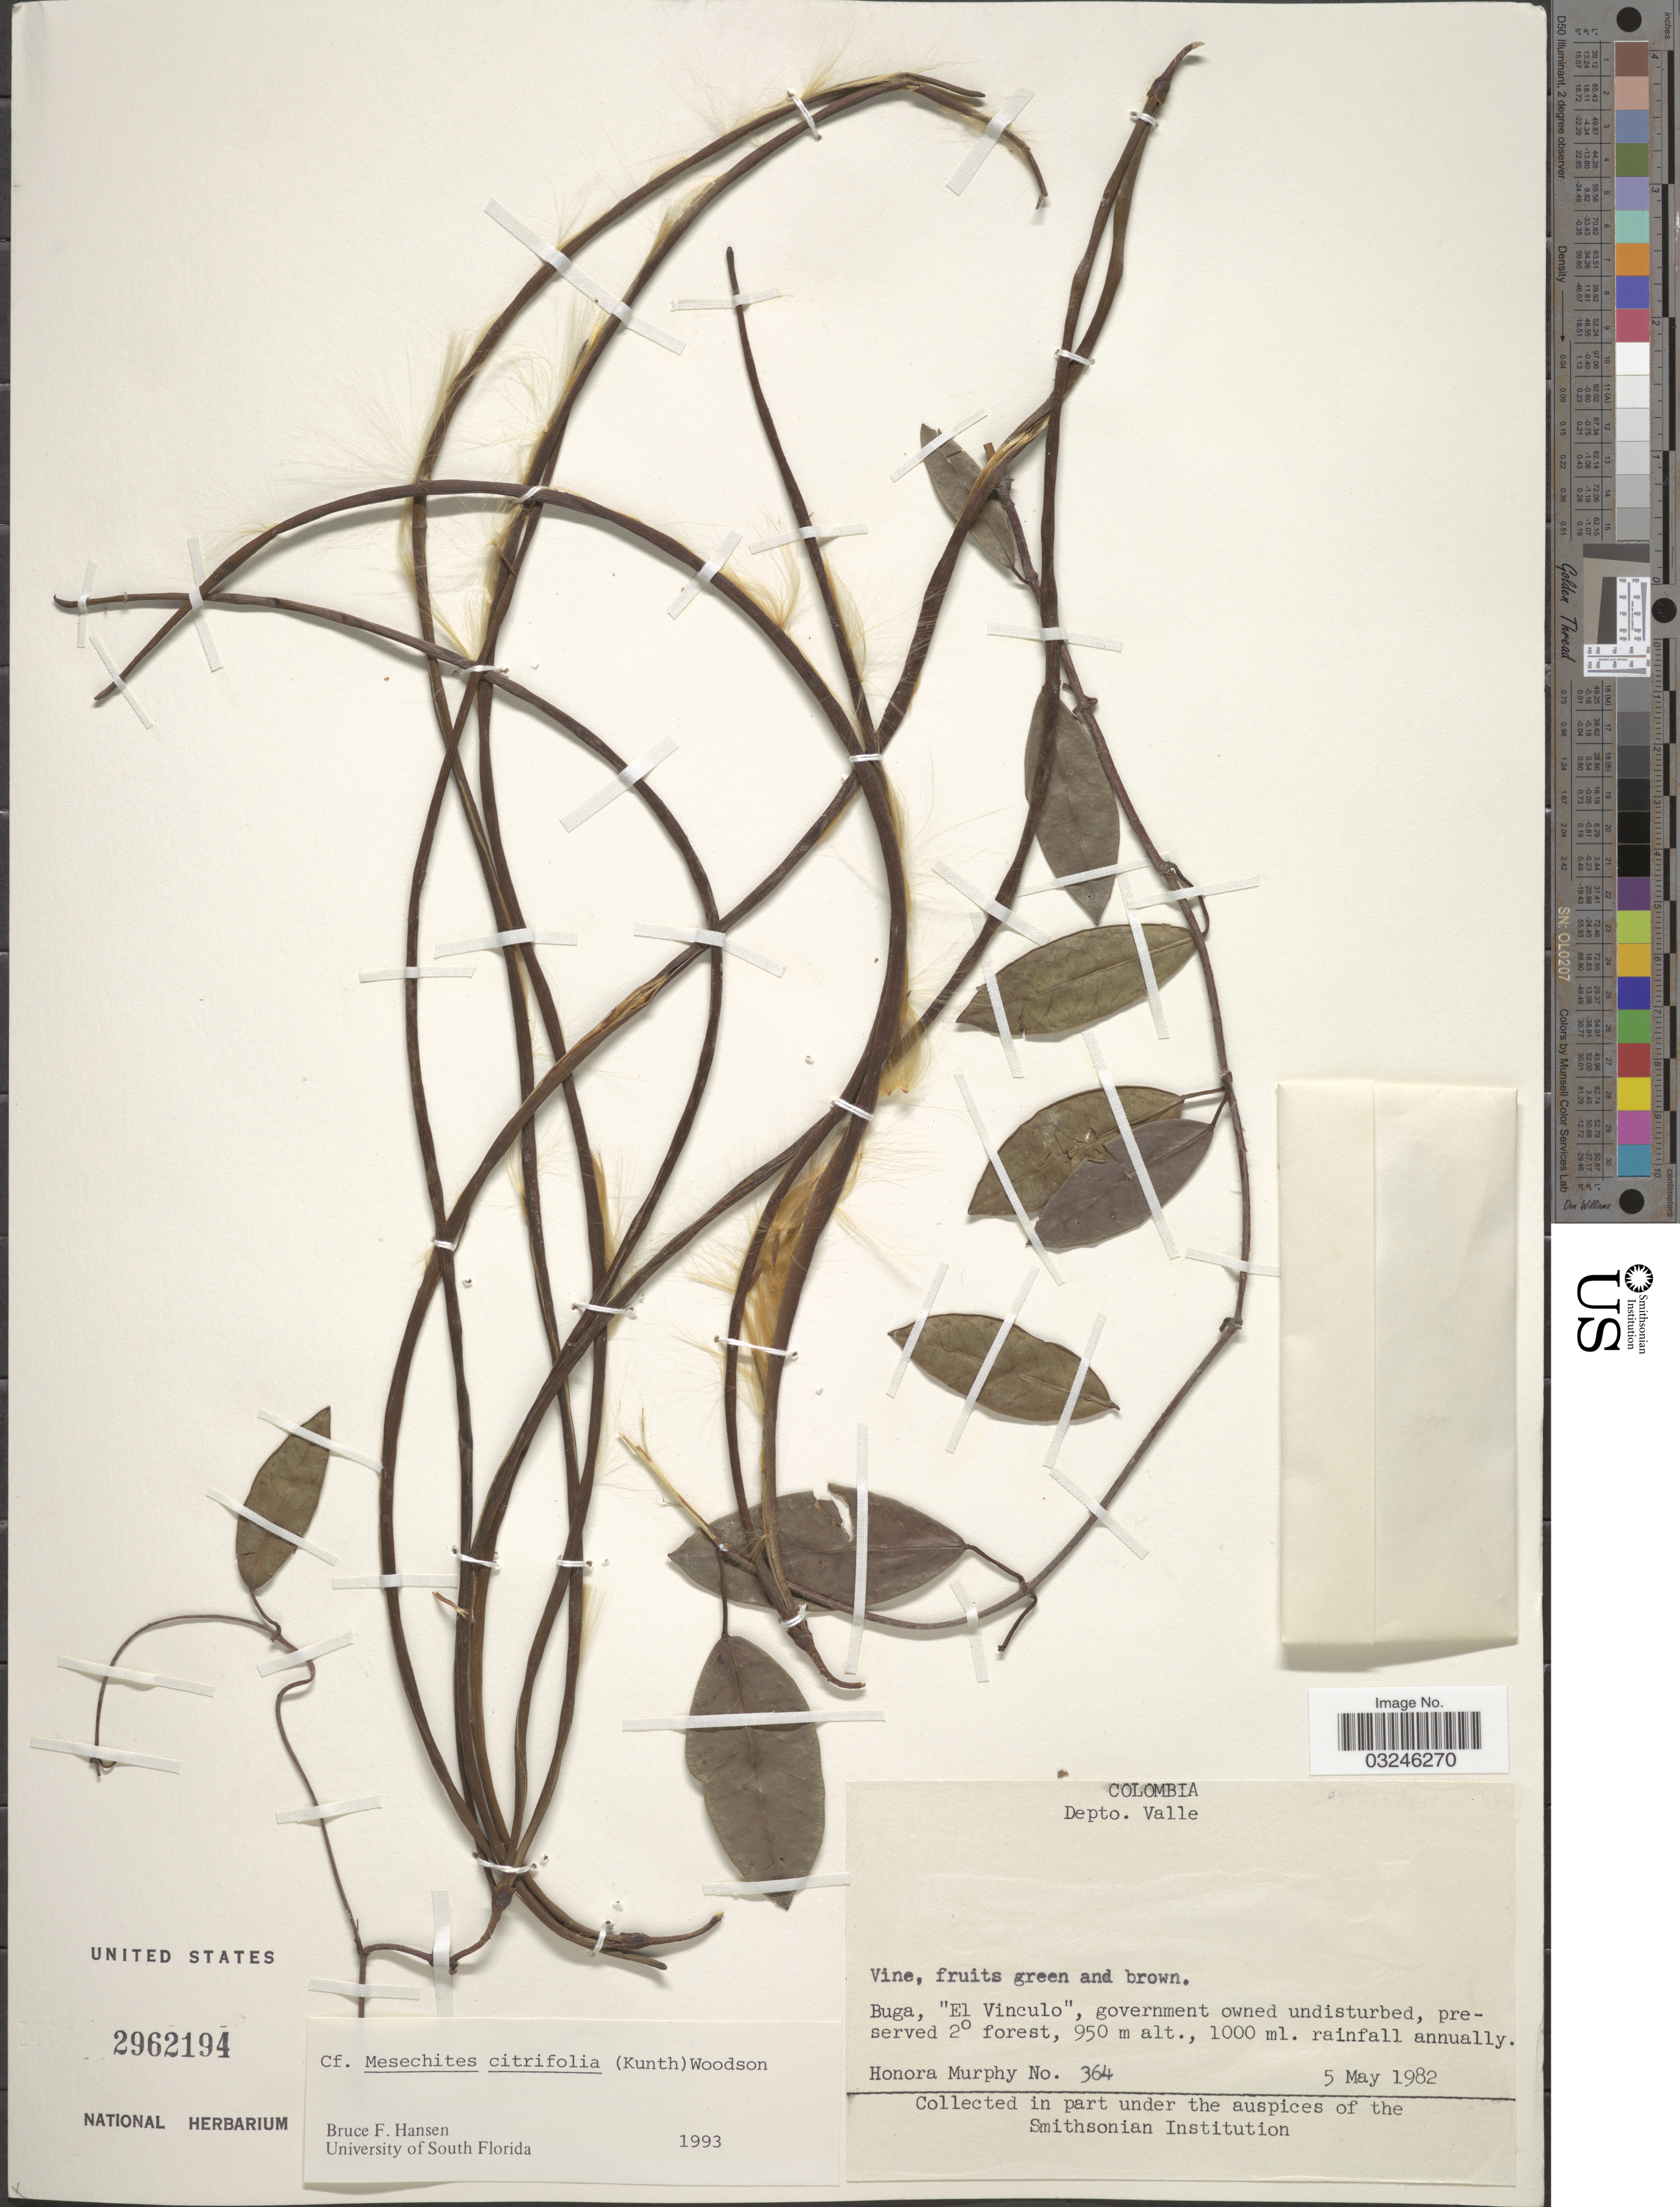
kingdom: Plantae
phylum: Tracheophyta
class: Magnoliopsida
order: Gentianales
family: Apocynaceae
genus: Mesechites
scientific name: Mesechites citrifolius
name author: (Kunth) Woodson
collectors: H. Murphy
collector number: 364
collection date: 1982-05-05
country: Colombia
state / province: Valle del Cauca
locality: Depto. Valle. Buga, "El Vinculo".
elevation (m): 950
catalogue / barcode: US 2962194